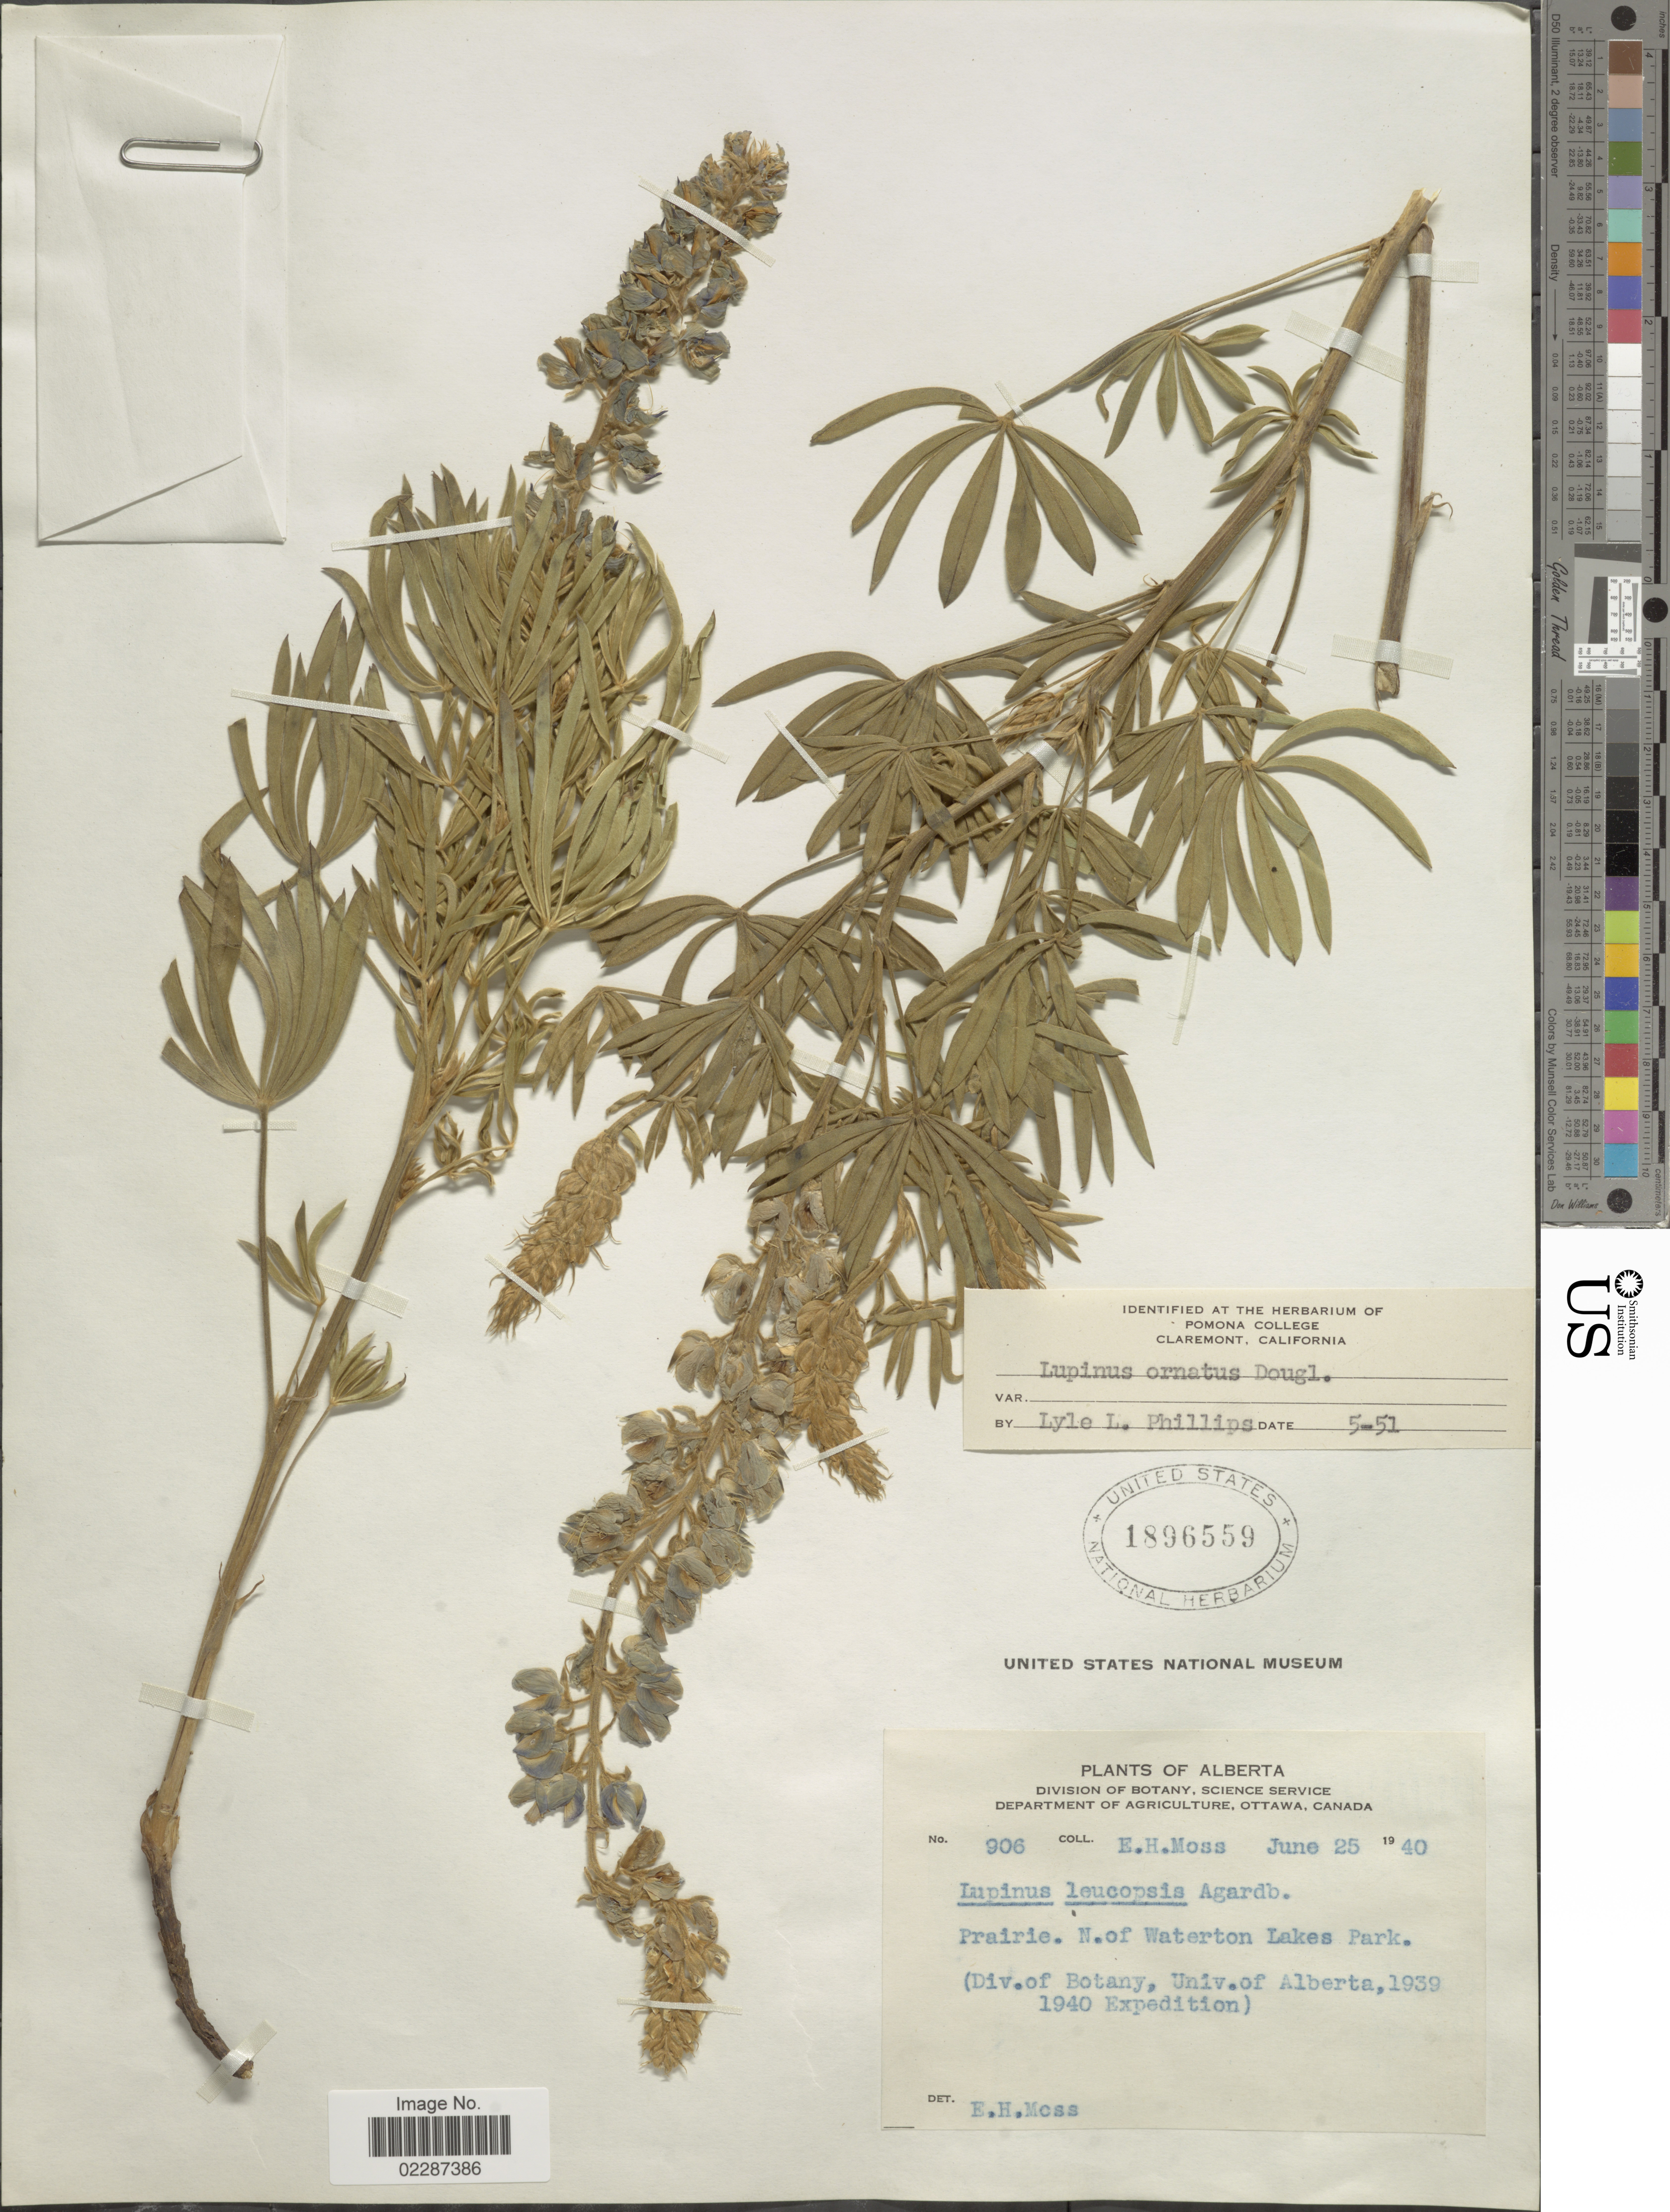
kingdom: Plantae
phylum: Tracheophyta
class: Magnoliopsida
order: Fabales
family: Fabaceae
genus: Lupinus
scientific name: Lupinus sericeus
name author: Pursh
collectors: E. Moss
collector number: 906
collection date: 1940-06-25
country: Canada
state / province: Alberta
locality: Prairie N of Waterton Lakes Park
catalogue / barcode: US 1896559